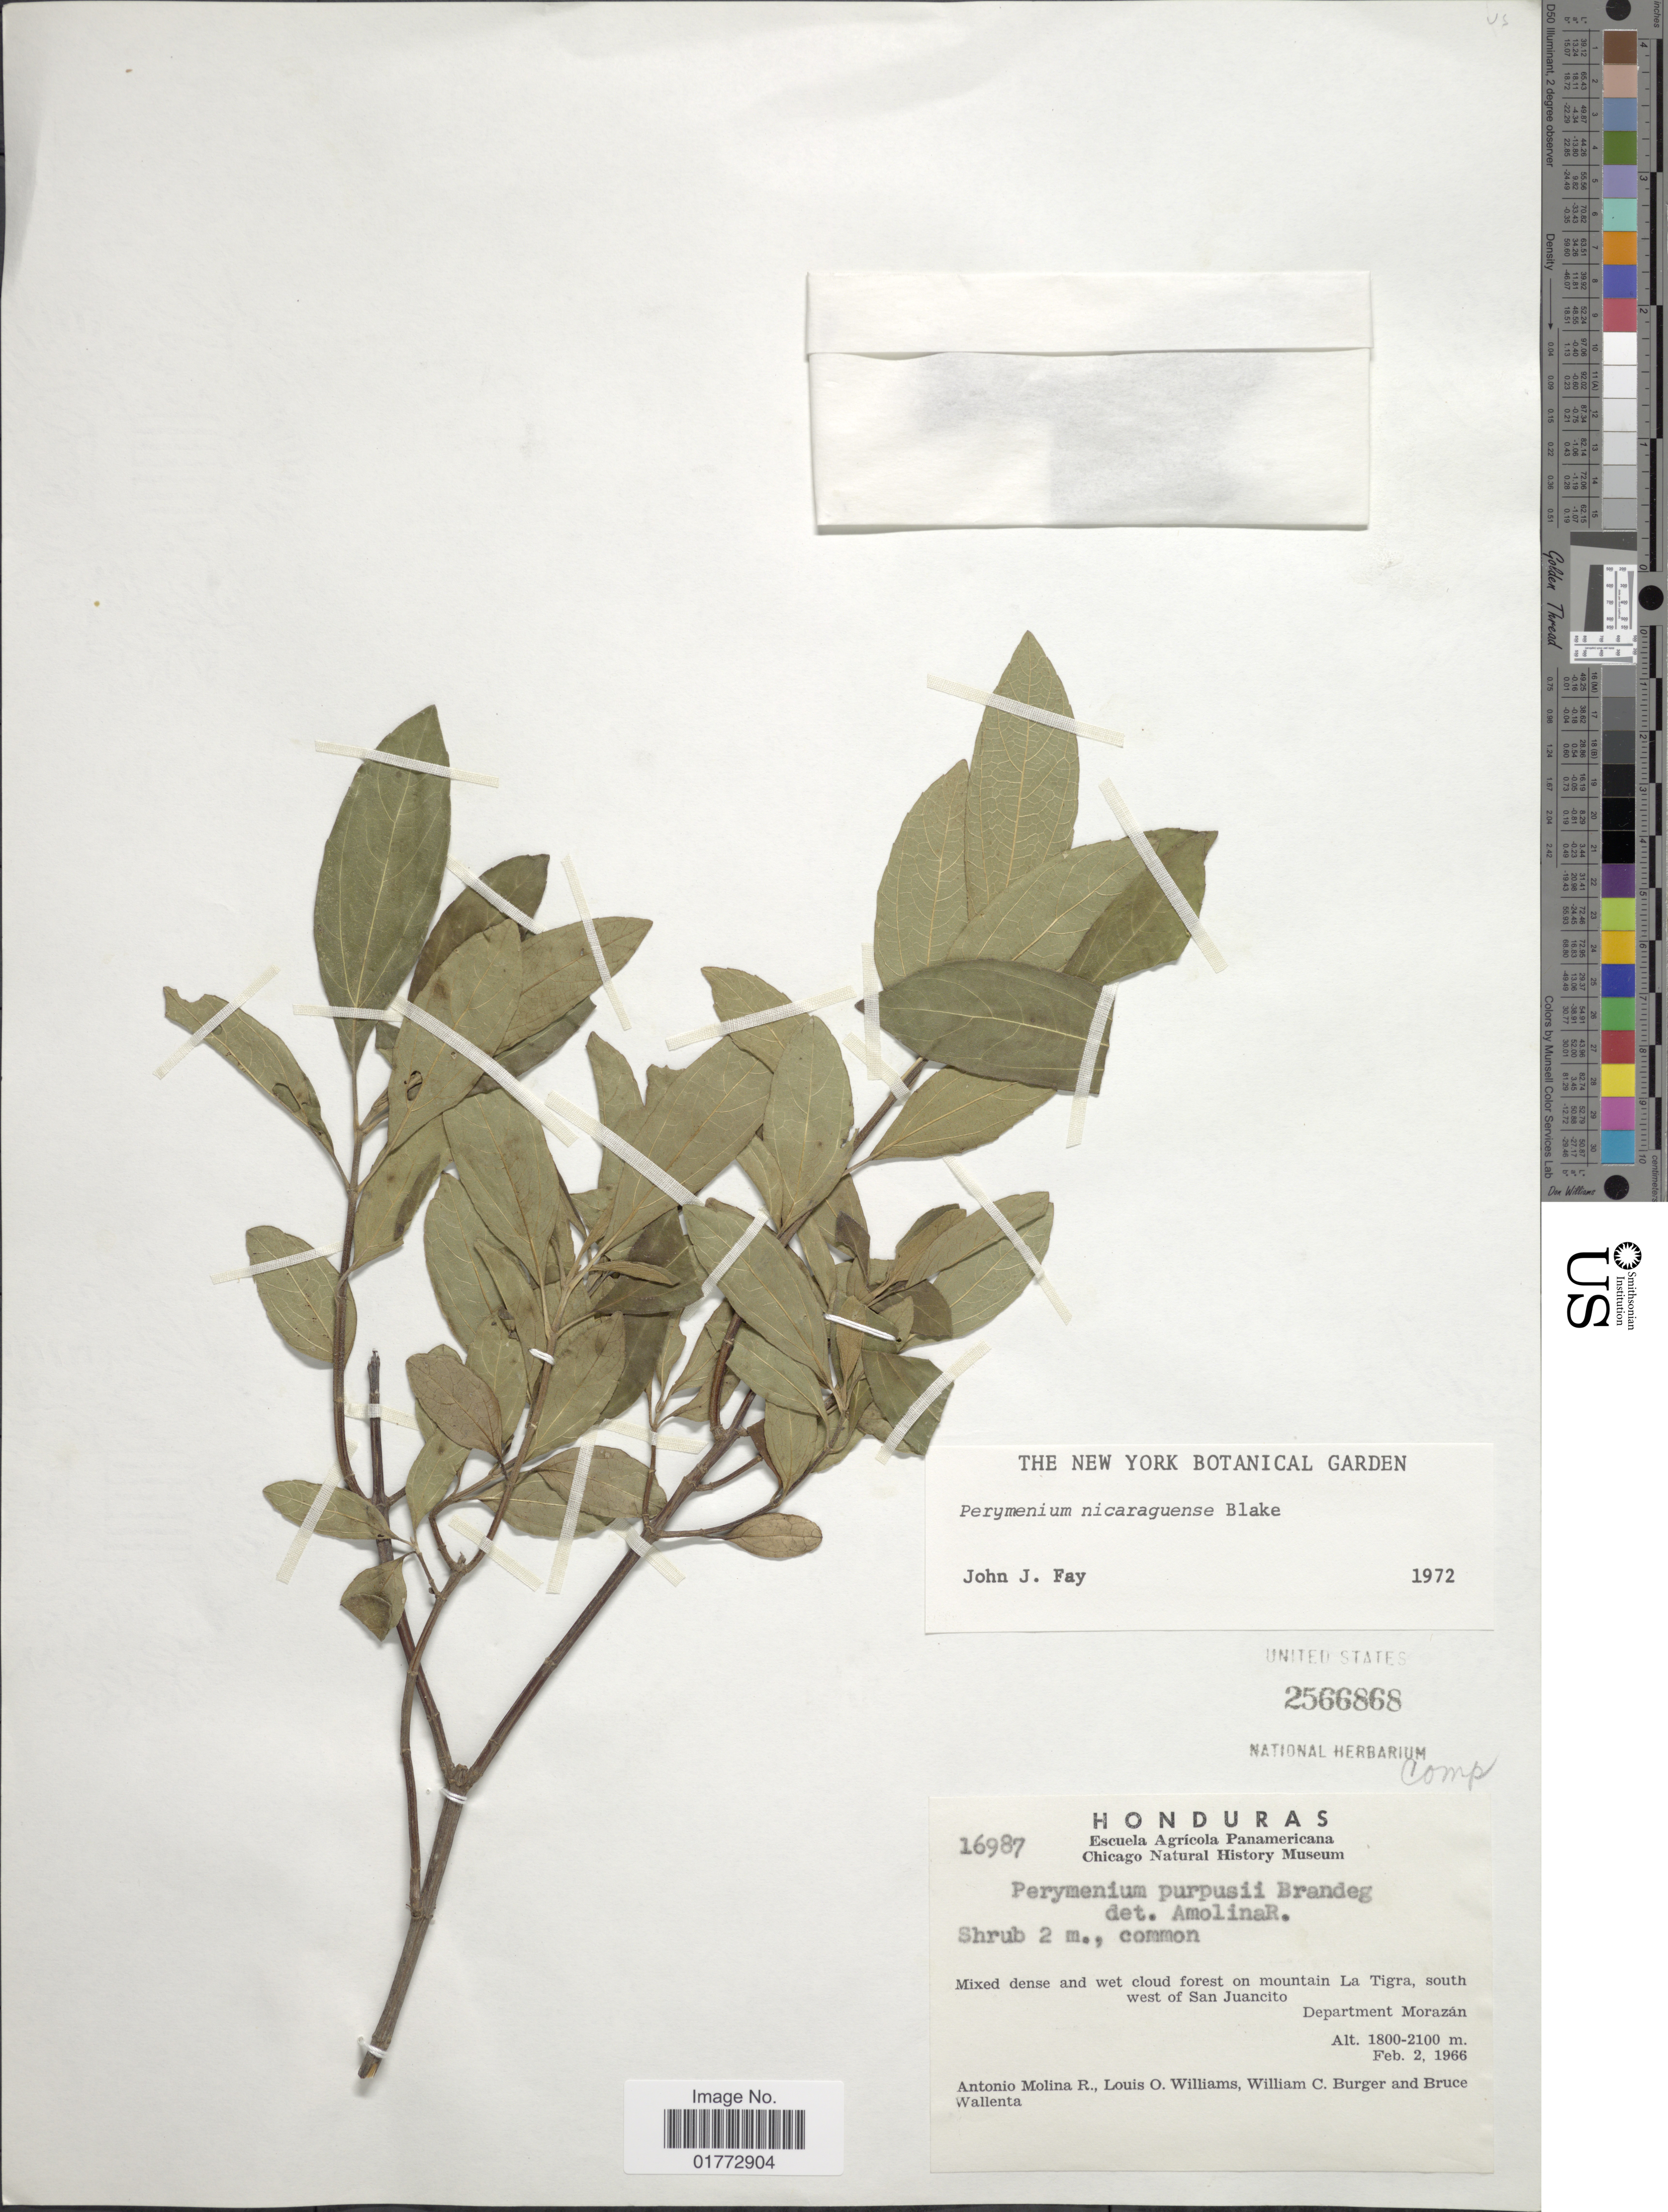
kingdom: Plantae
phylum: Tracheophyta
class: Magnoliopsida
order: Asterales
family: Asteraceae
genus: Perymenium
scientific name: Perymenium nicaraguense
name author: S.F. Blake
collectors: A. Molina R., L. O. Williams, W. Burger & B. Wallenta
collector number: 16987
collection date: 1966-02-02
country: Honduras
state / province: Fco. Morazán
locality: Mixed densen and wet cloud forest on mountain La Tigra, south west of San Juancito, Department Morazan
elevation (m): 1800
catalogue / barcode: US 2566868